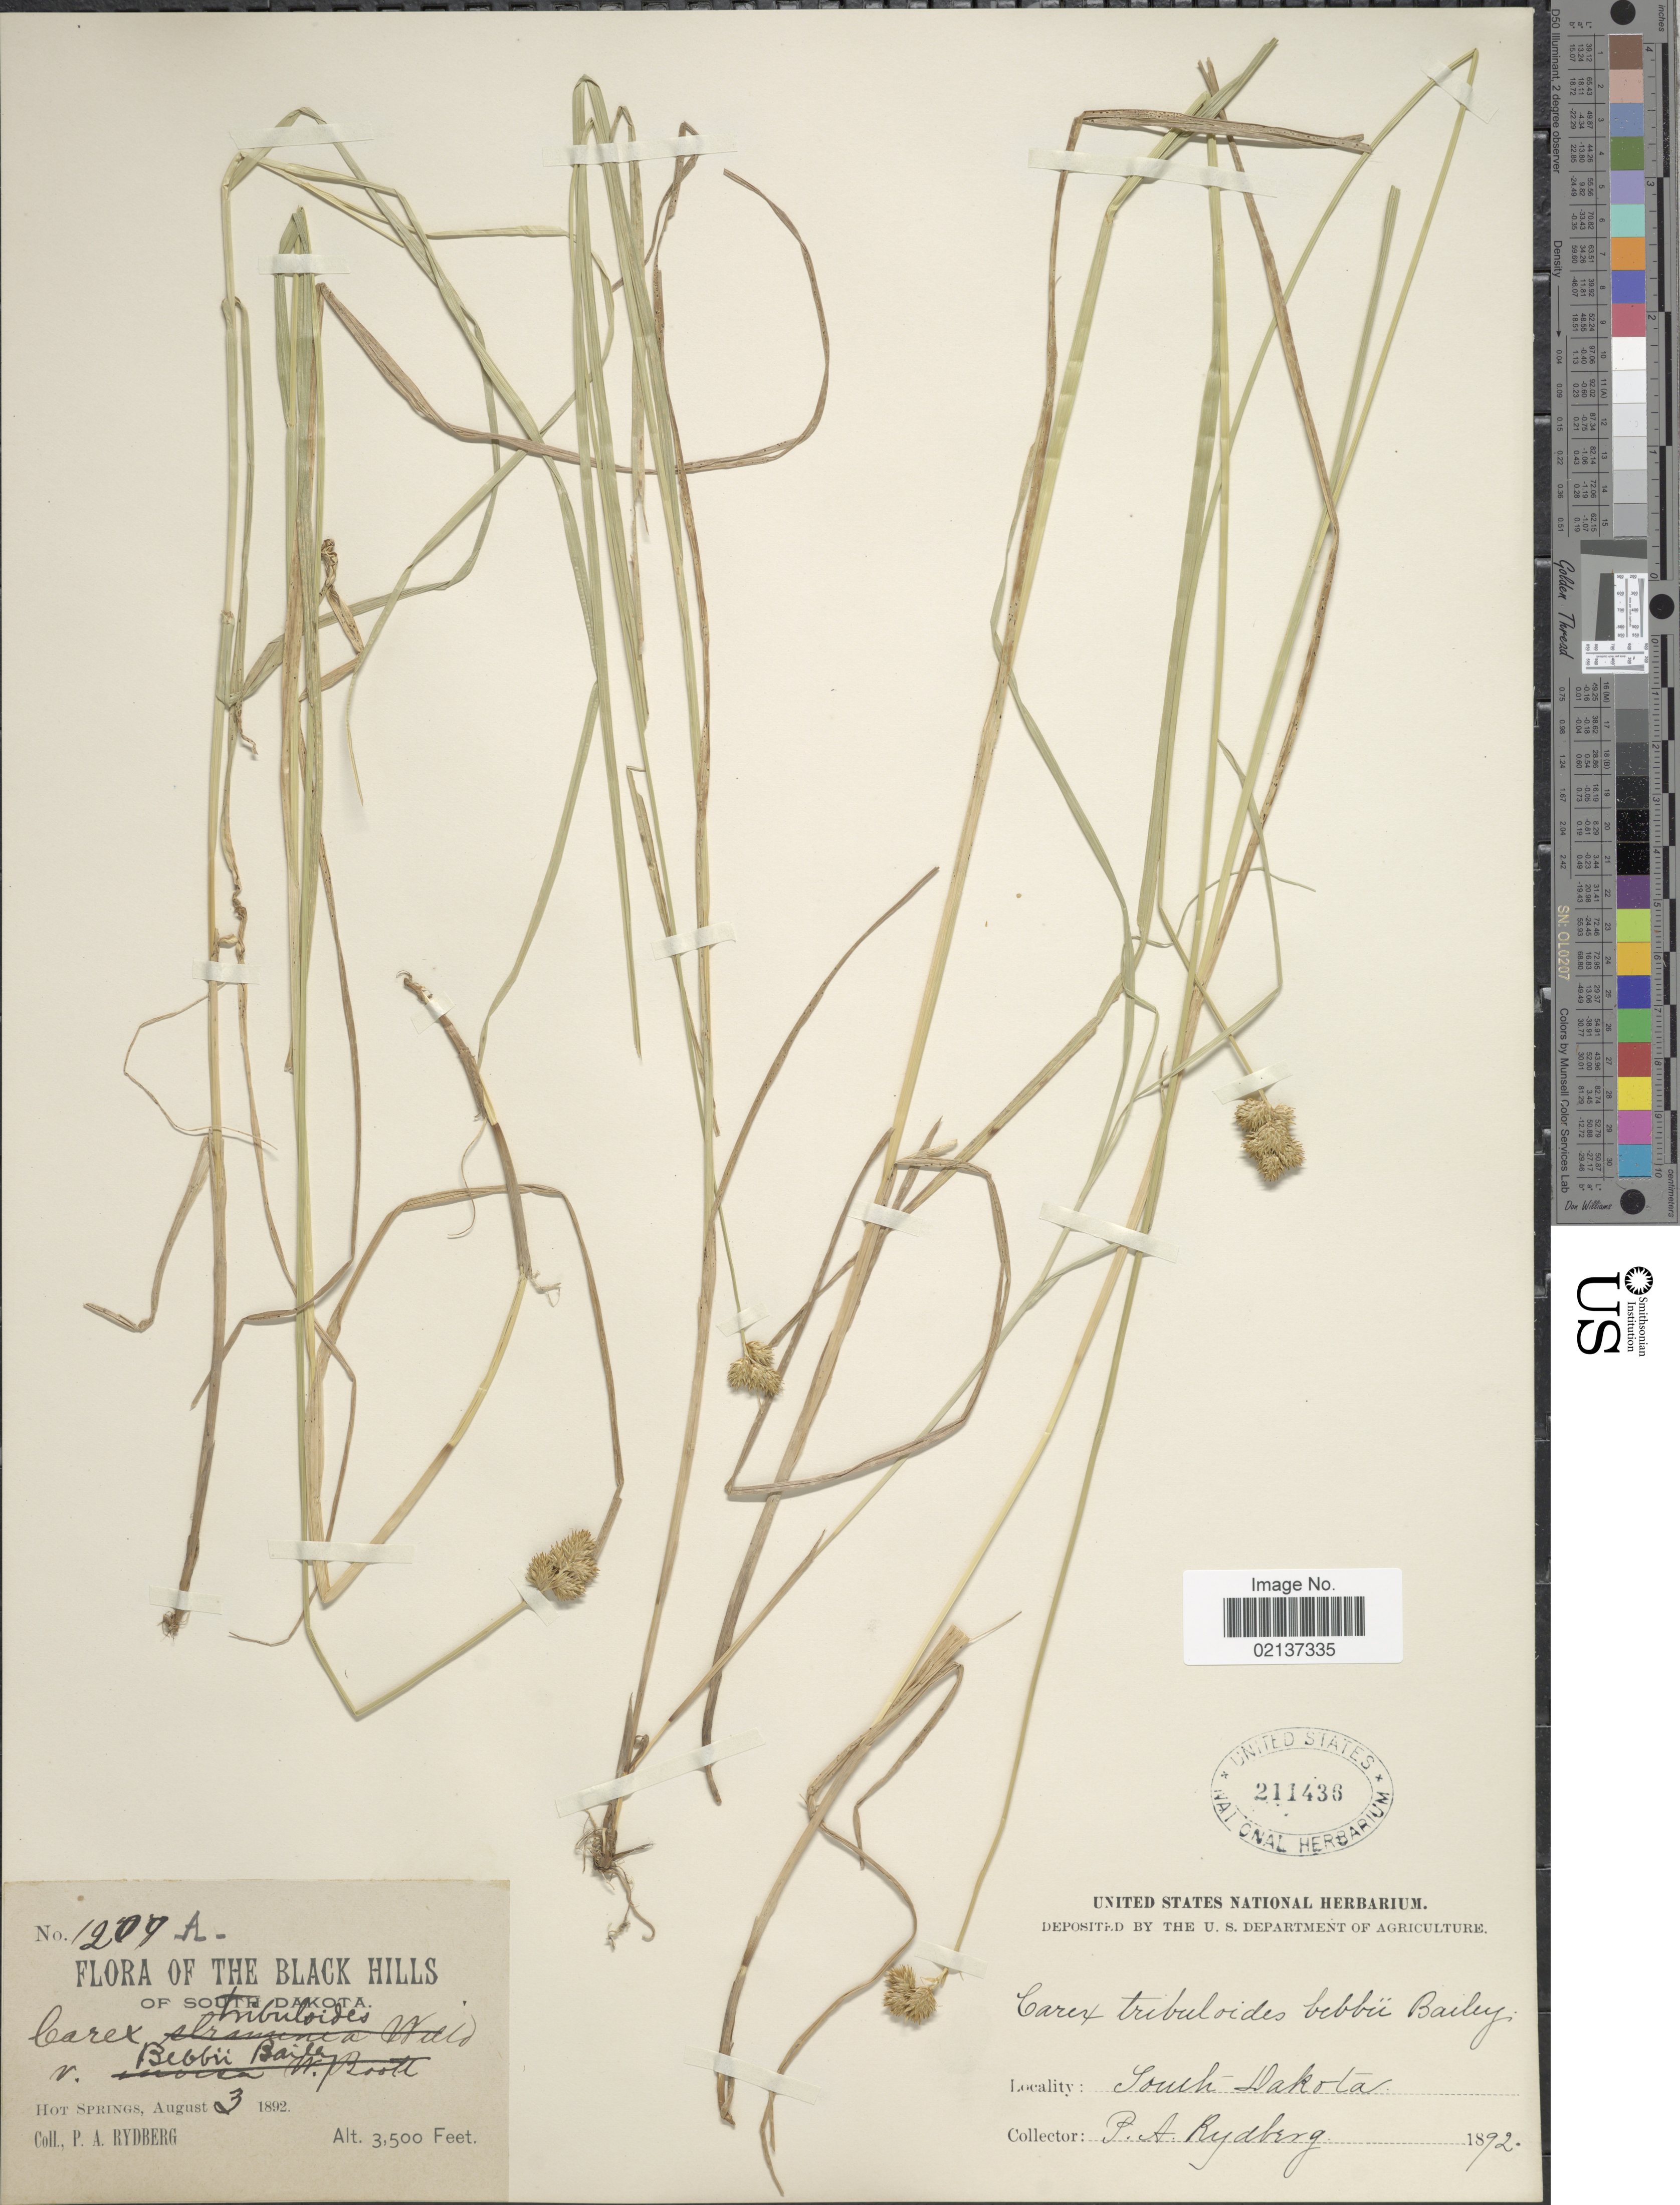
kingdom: Plantae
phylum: Tracheophyta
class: Liliopsida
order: Poales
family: Cyperaceae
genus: Carex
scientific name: Carex bebbii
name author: (L.H. Bailey) Olney ex Fernald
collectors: P. A. Rydberg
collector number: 1209A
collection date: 1892-08-03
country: United States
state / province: South Dakota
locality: Black Hills of South Dakota, Hot Springs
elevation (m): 1067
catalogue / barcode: US 211436